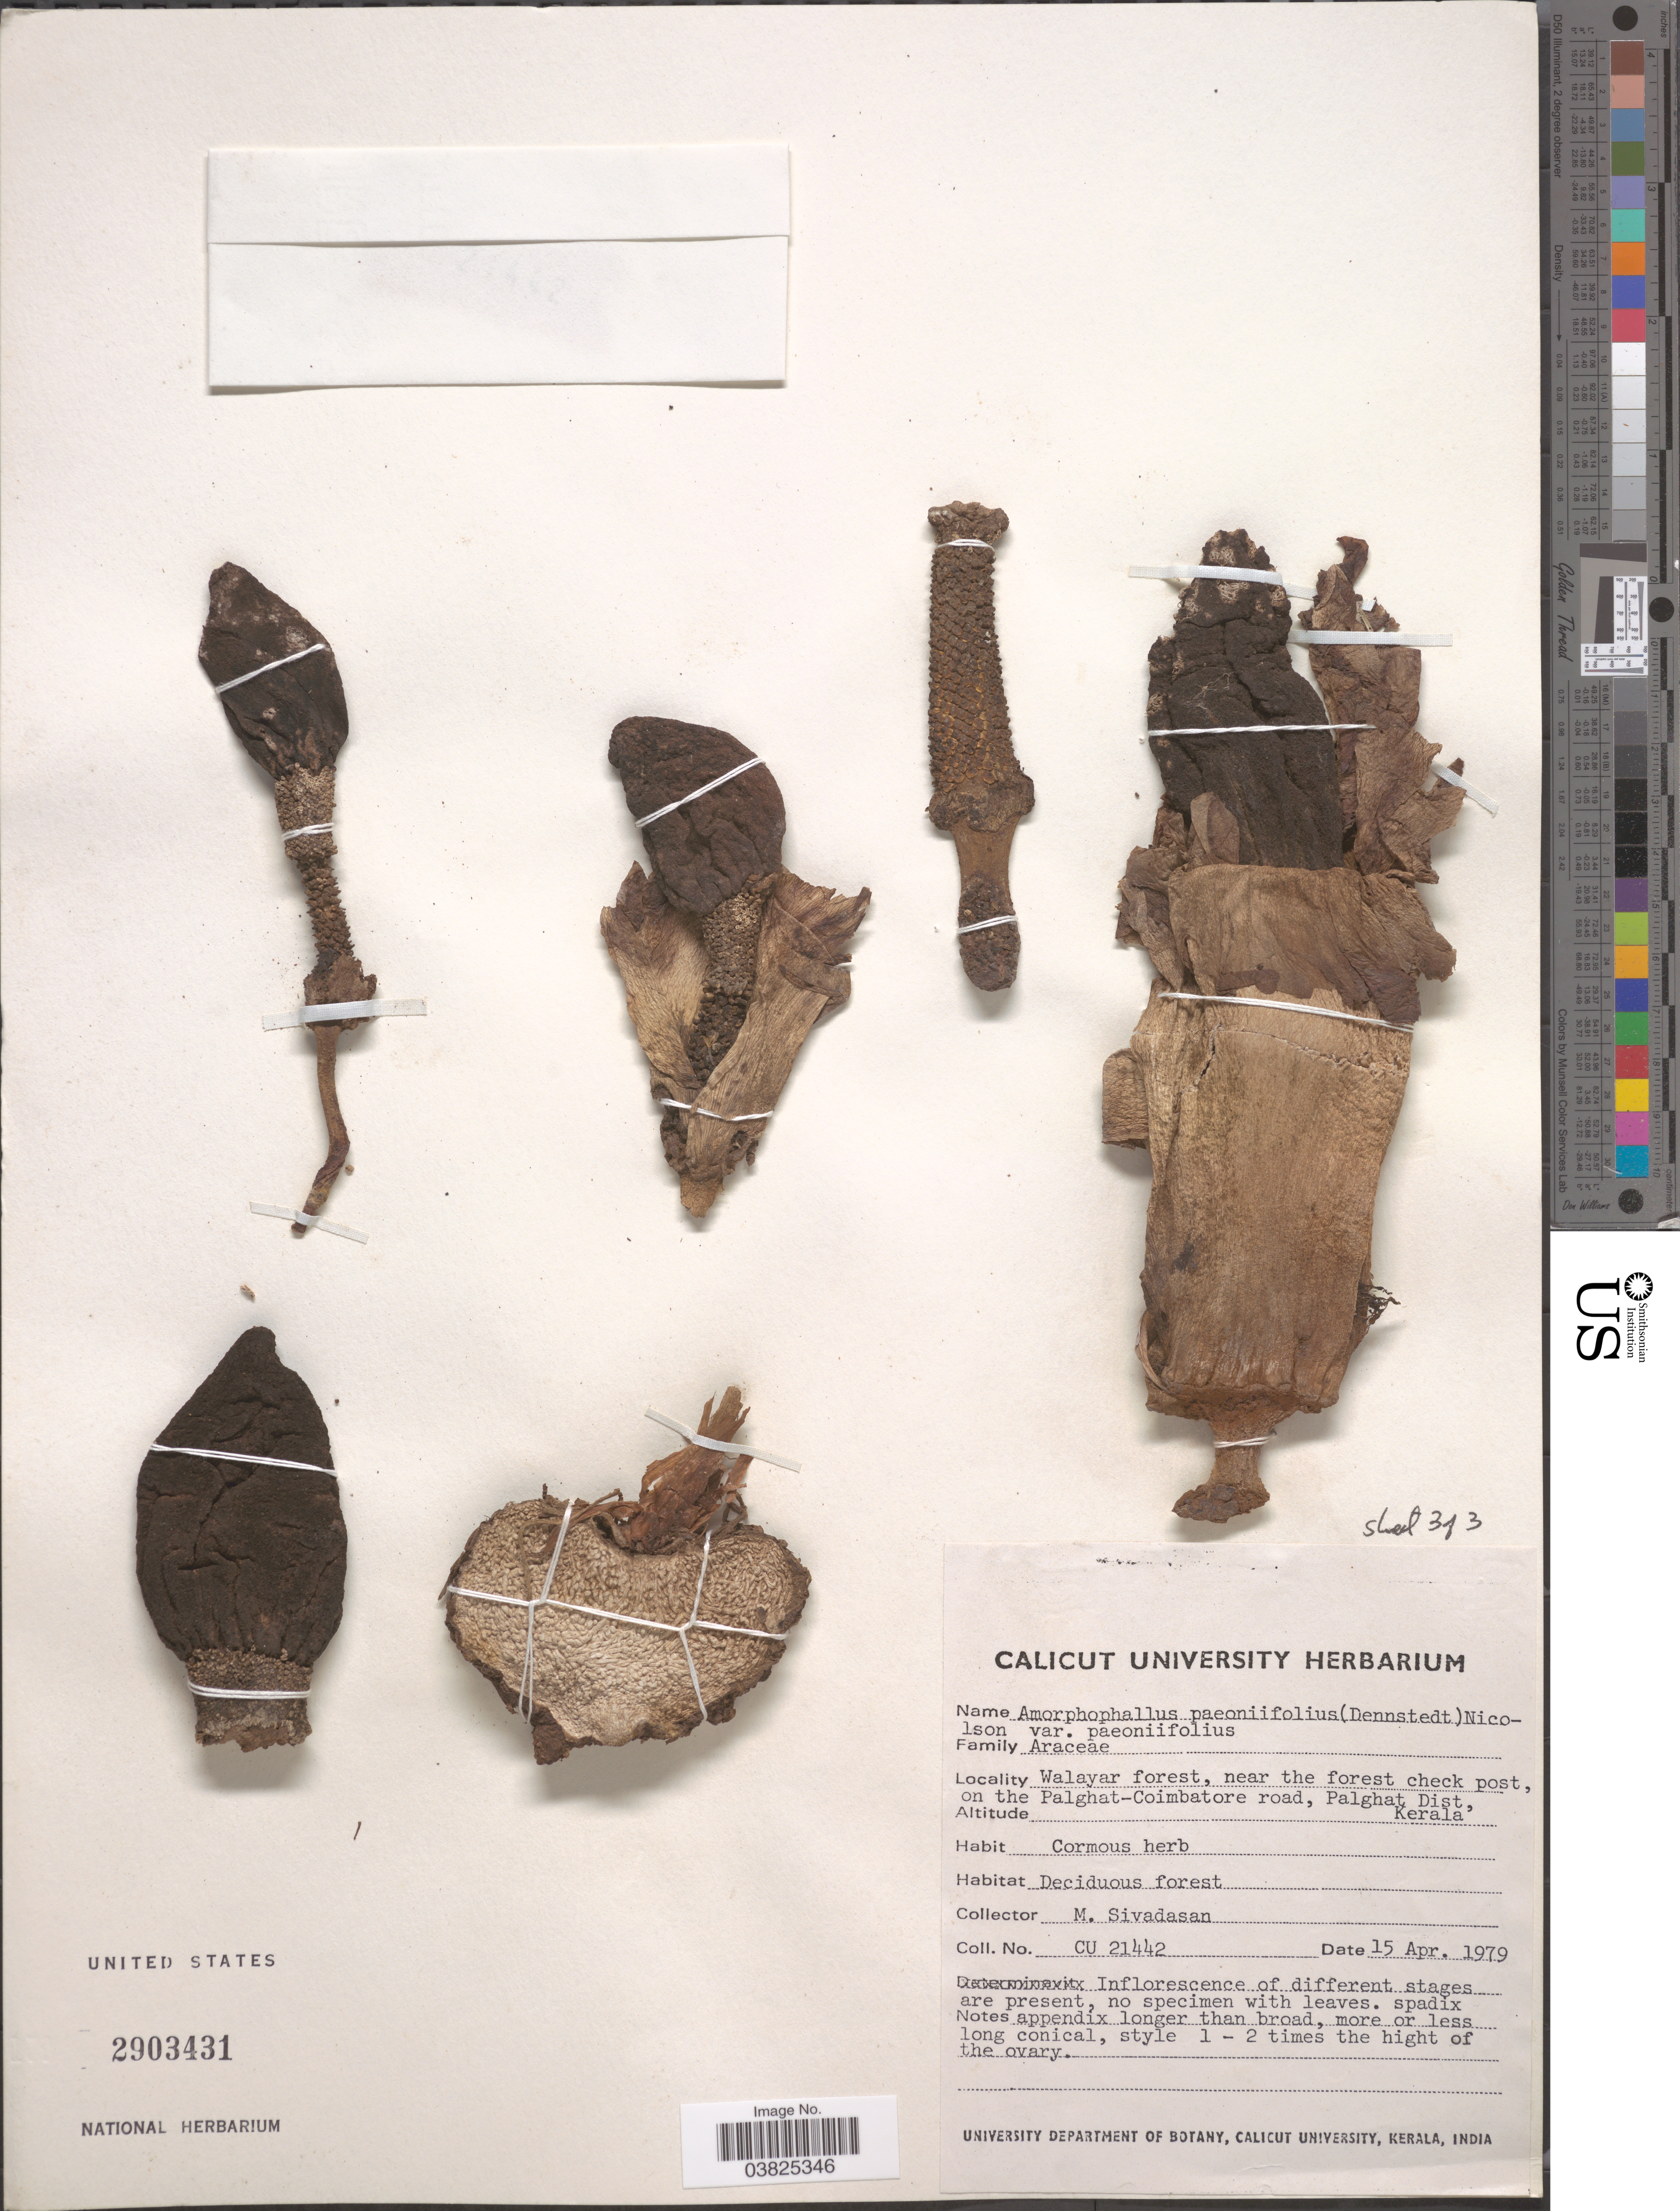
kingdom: Plantae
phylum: Tracheophyta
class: Liliopsida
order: Alismatales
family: Araceae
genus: Amorphophallus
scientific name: Amorphophallus paeoniifolius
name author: (Dennst.) Nicolson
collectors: M. Sivadasan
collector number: CU 21442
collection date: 1979-04-15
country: India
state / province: Kerala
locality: Walayar forest, near the forest check post, on the Palghat-Coimbatore road, Palghat Dist.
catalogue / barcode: US 2903431